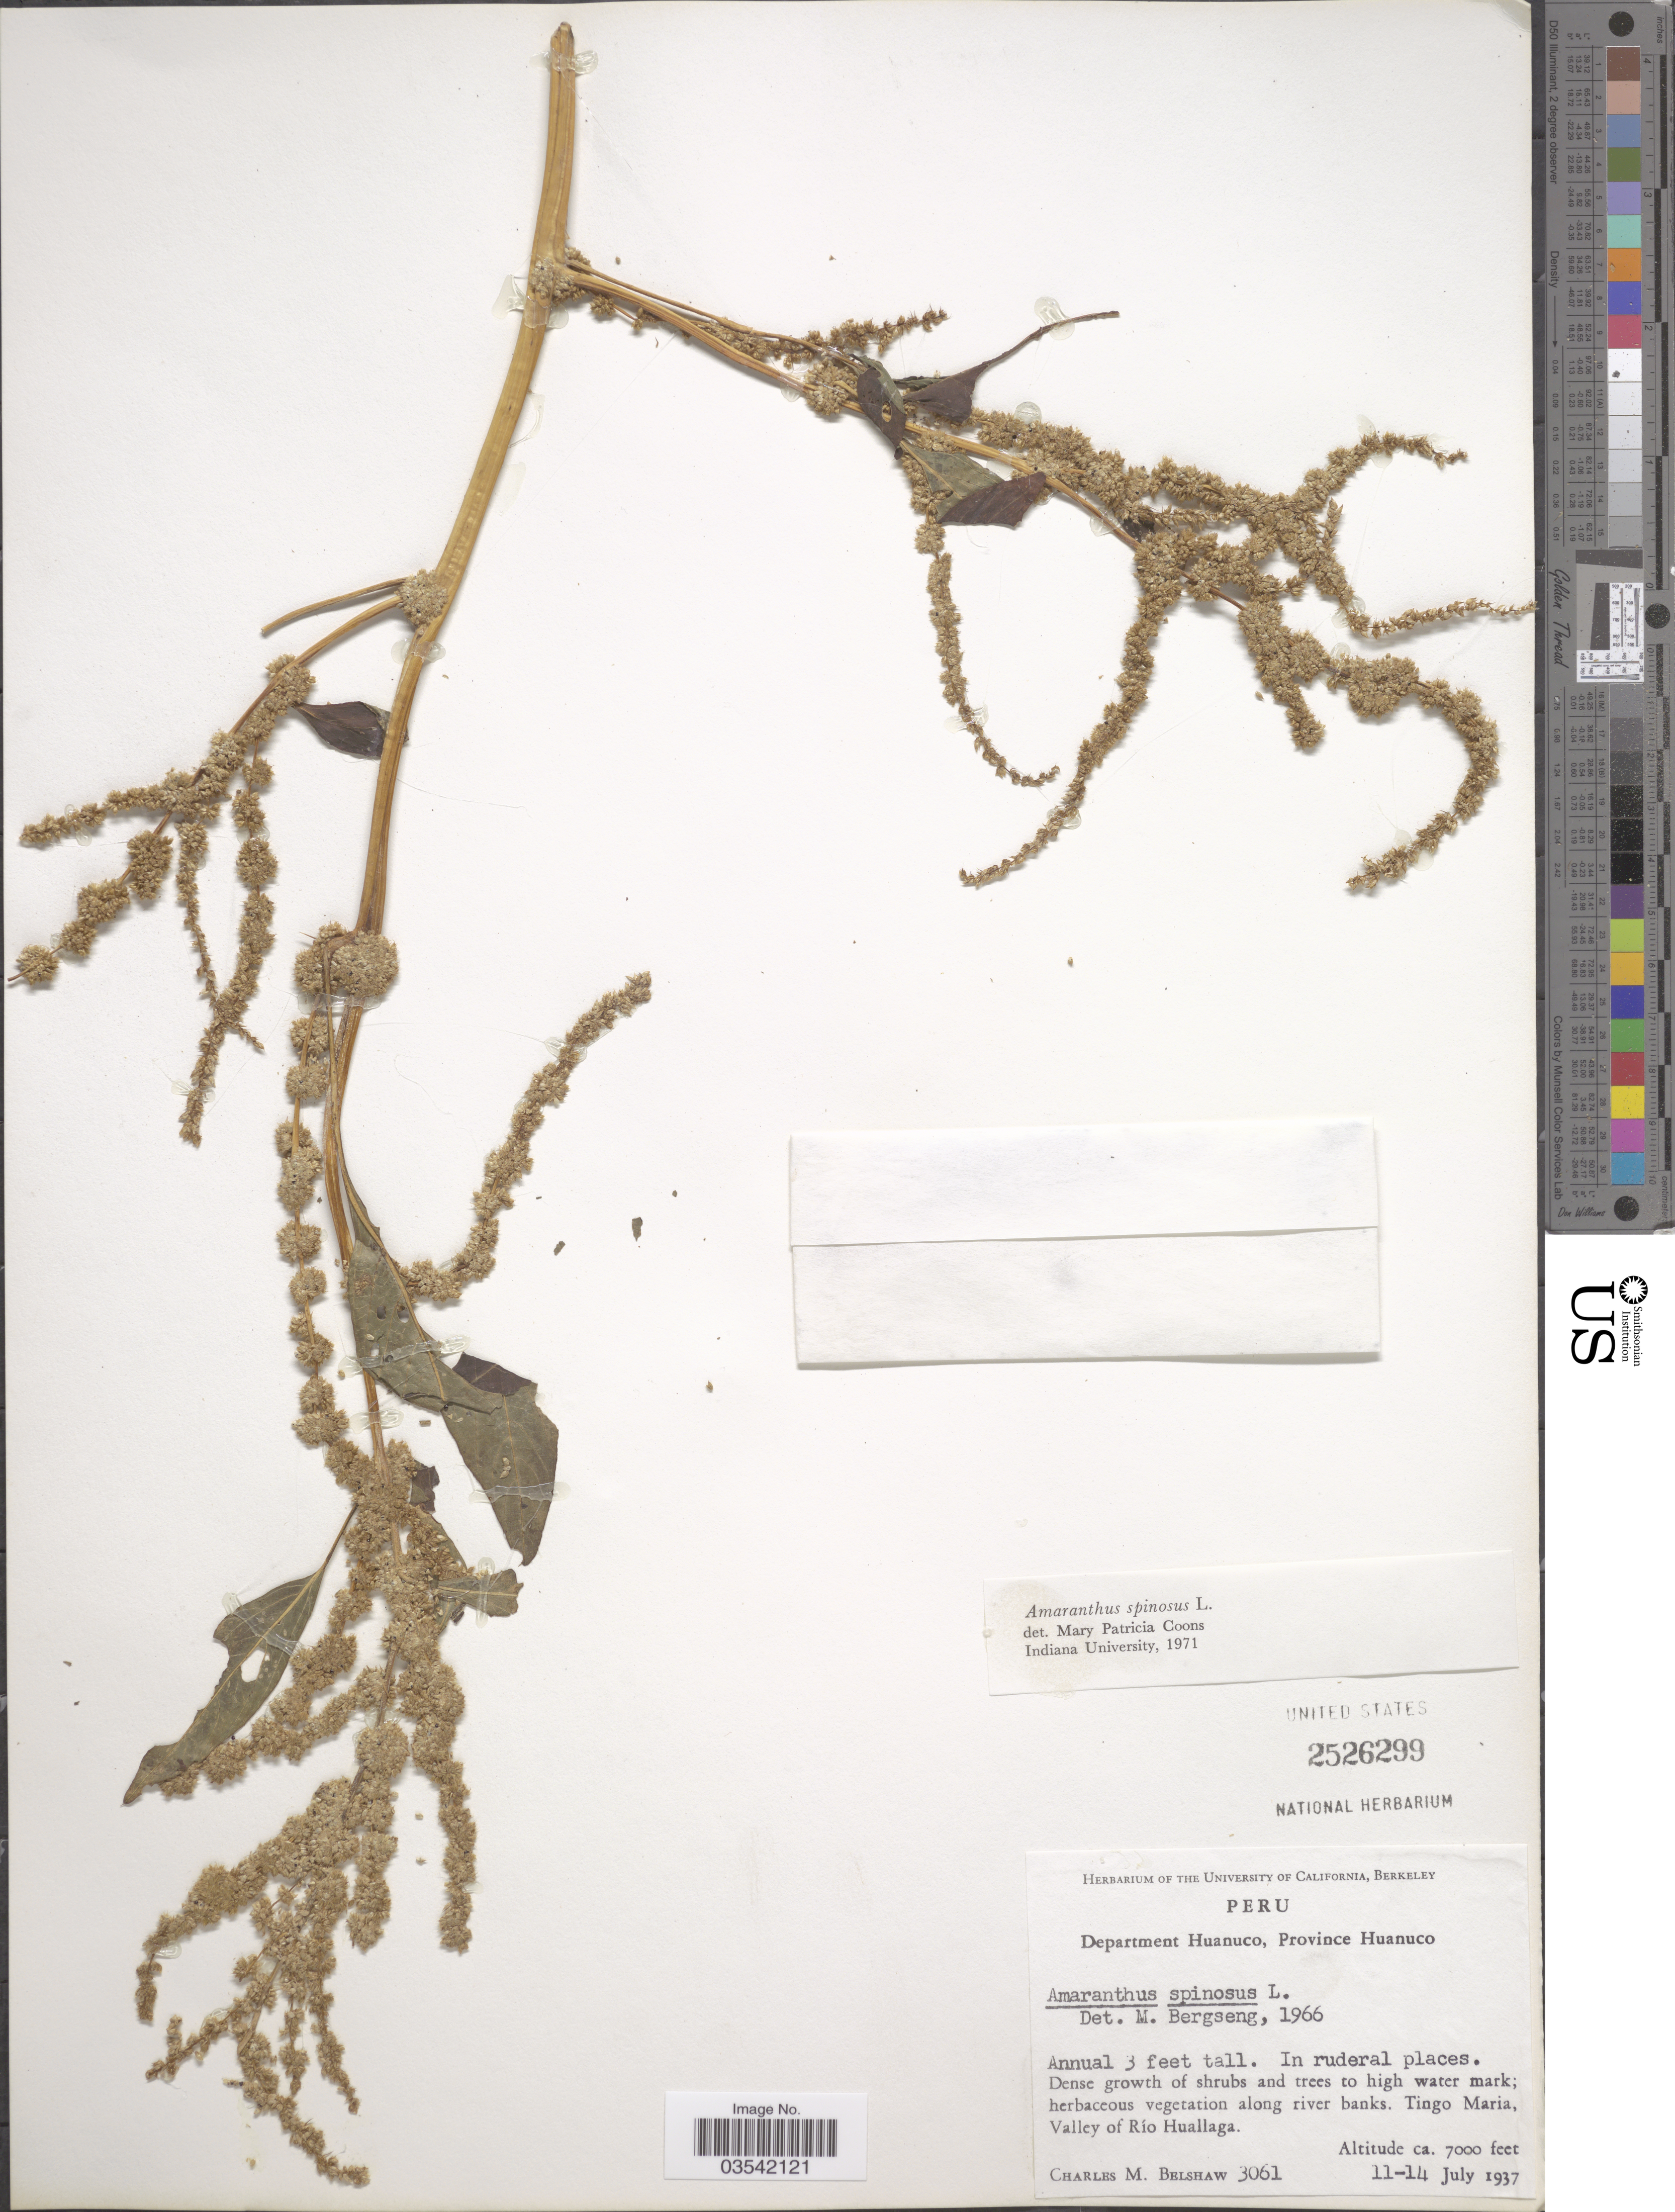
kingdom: Plantae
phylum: Tracheophyta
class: Magnoliopsida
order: Caryophyllales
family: Amaranthaceae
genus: Amaranthus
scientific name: Amaranthus spinosus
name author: L.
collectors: C. Shaw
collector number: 3061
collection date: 1937-07-11/1937-07-14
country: Peru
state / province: Huánuco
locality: Department Huanuco, Tingo Maria, Valley of Río Huallaga.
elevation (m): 2134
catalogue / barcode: US 2526299